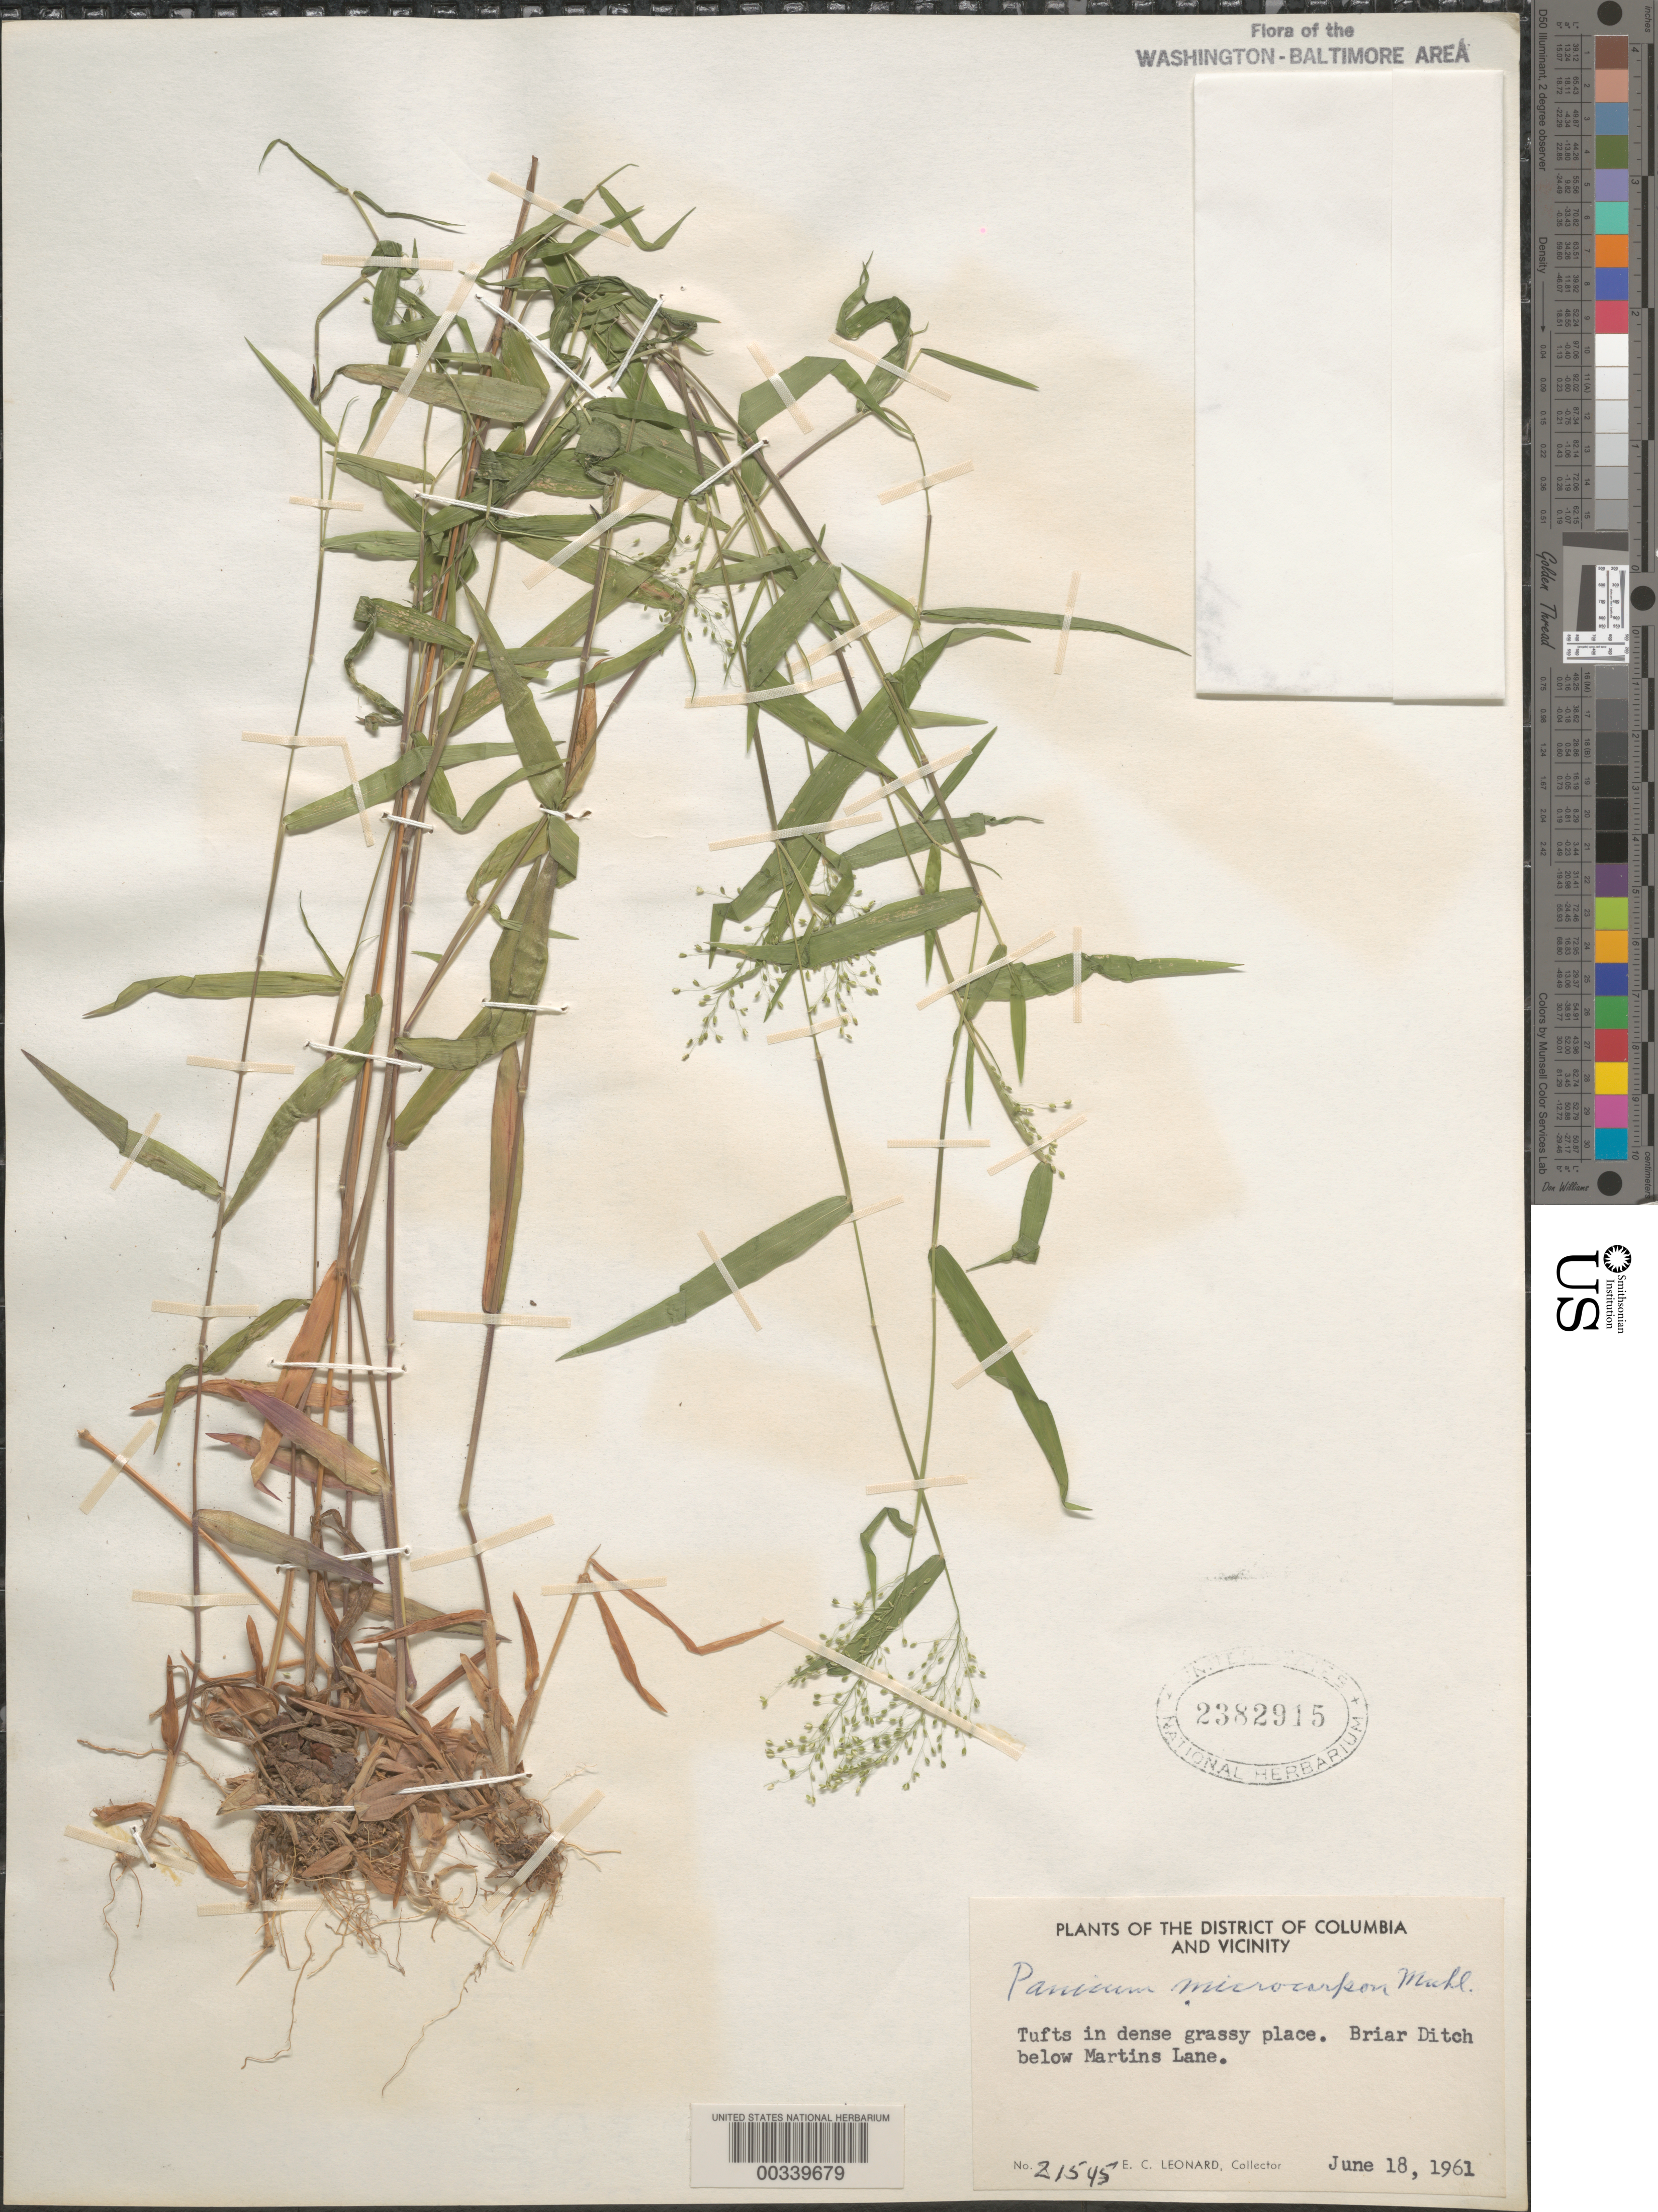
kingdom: Plantae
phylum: Tracheophyta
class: Liliopsida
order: Poales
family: Poaceae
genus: Dichanthelium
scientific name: Dichanthelium dichotomum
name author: (L.) Gould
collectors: E. C. Leonard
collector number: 21545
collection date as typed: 18 Jun 1961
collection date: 1961-06-18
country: United States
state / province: Maryland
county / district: Prince George's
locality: Briar Ditch, below Martins Lane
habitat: Dense grass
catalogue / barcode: US 2382915